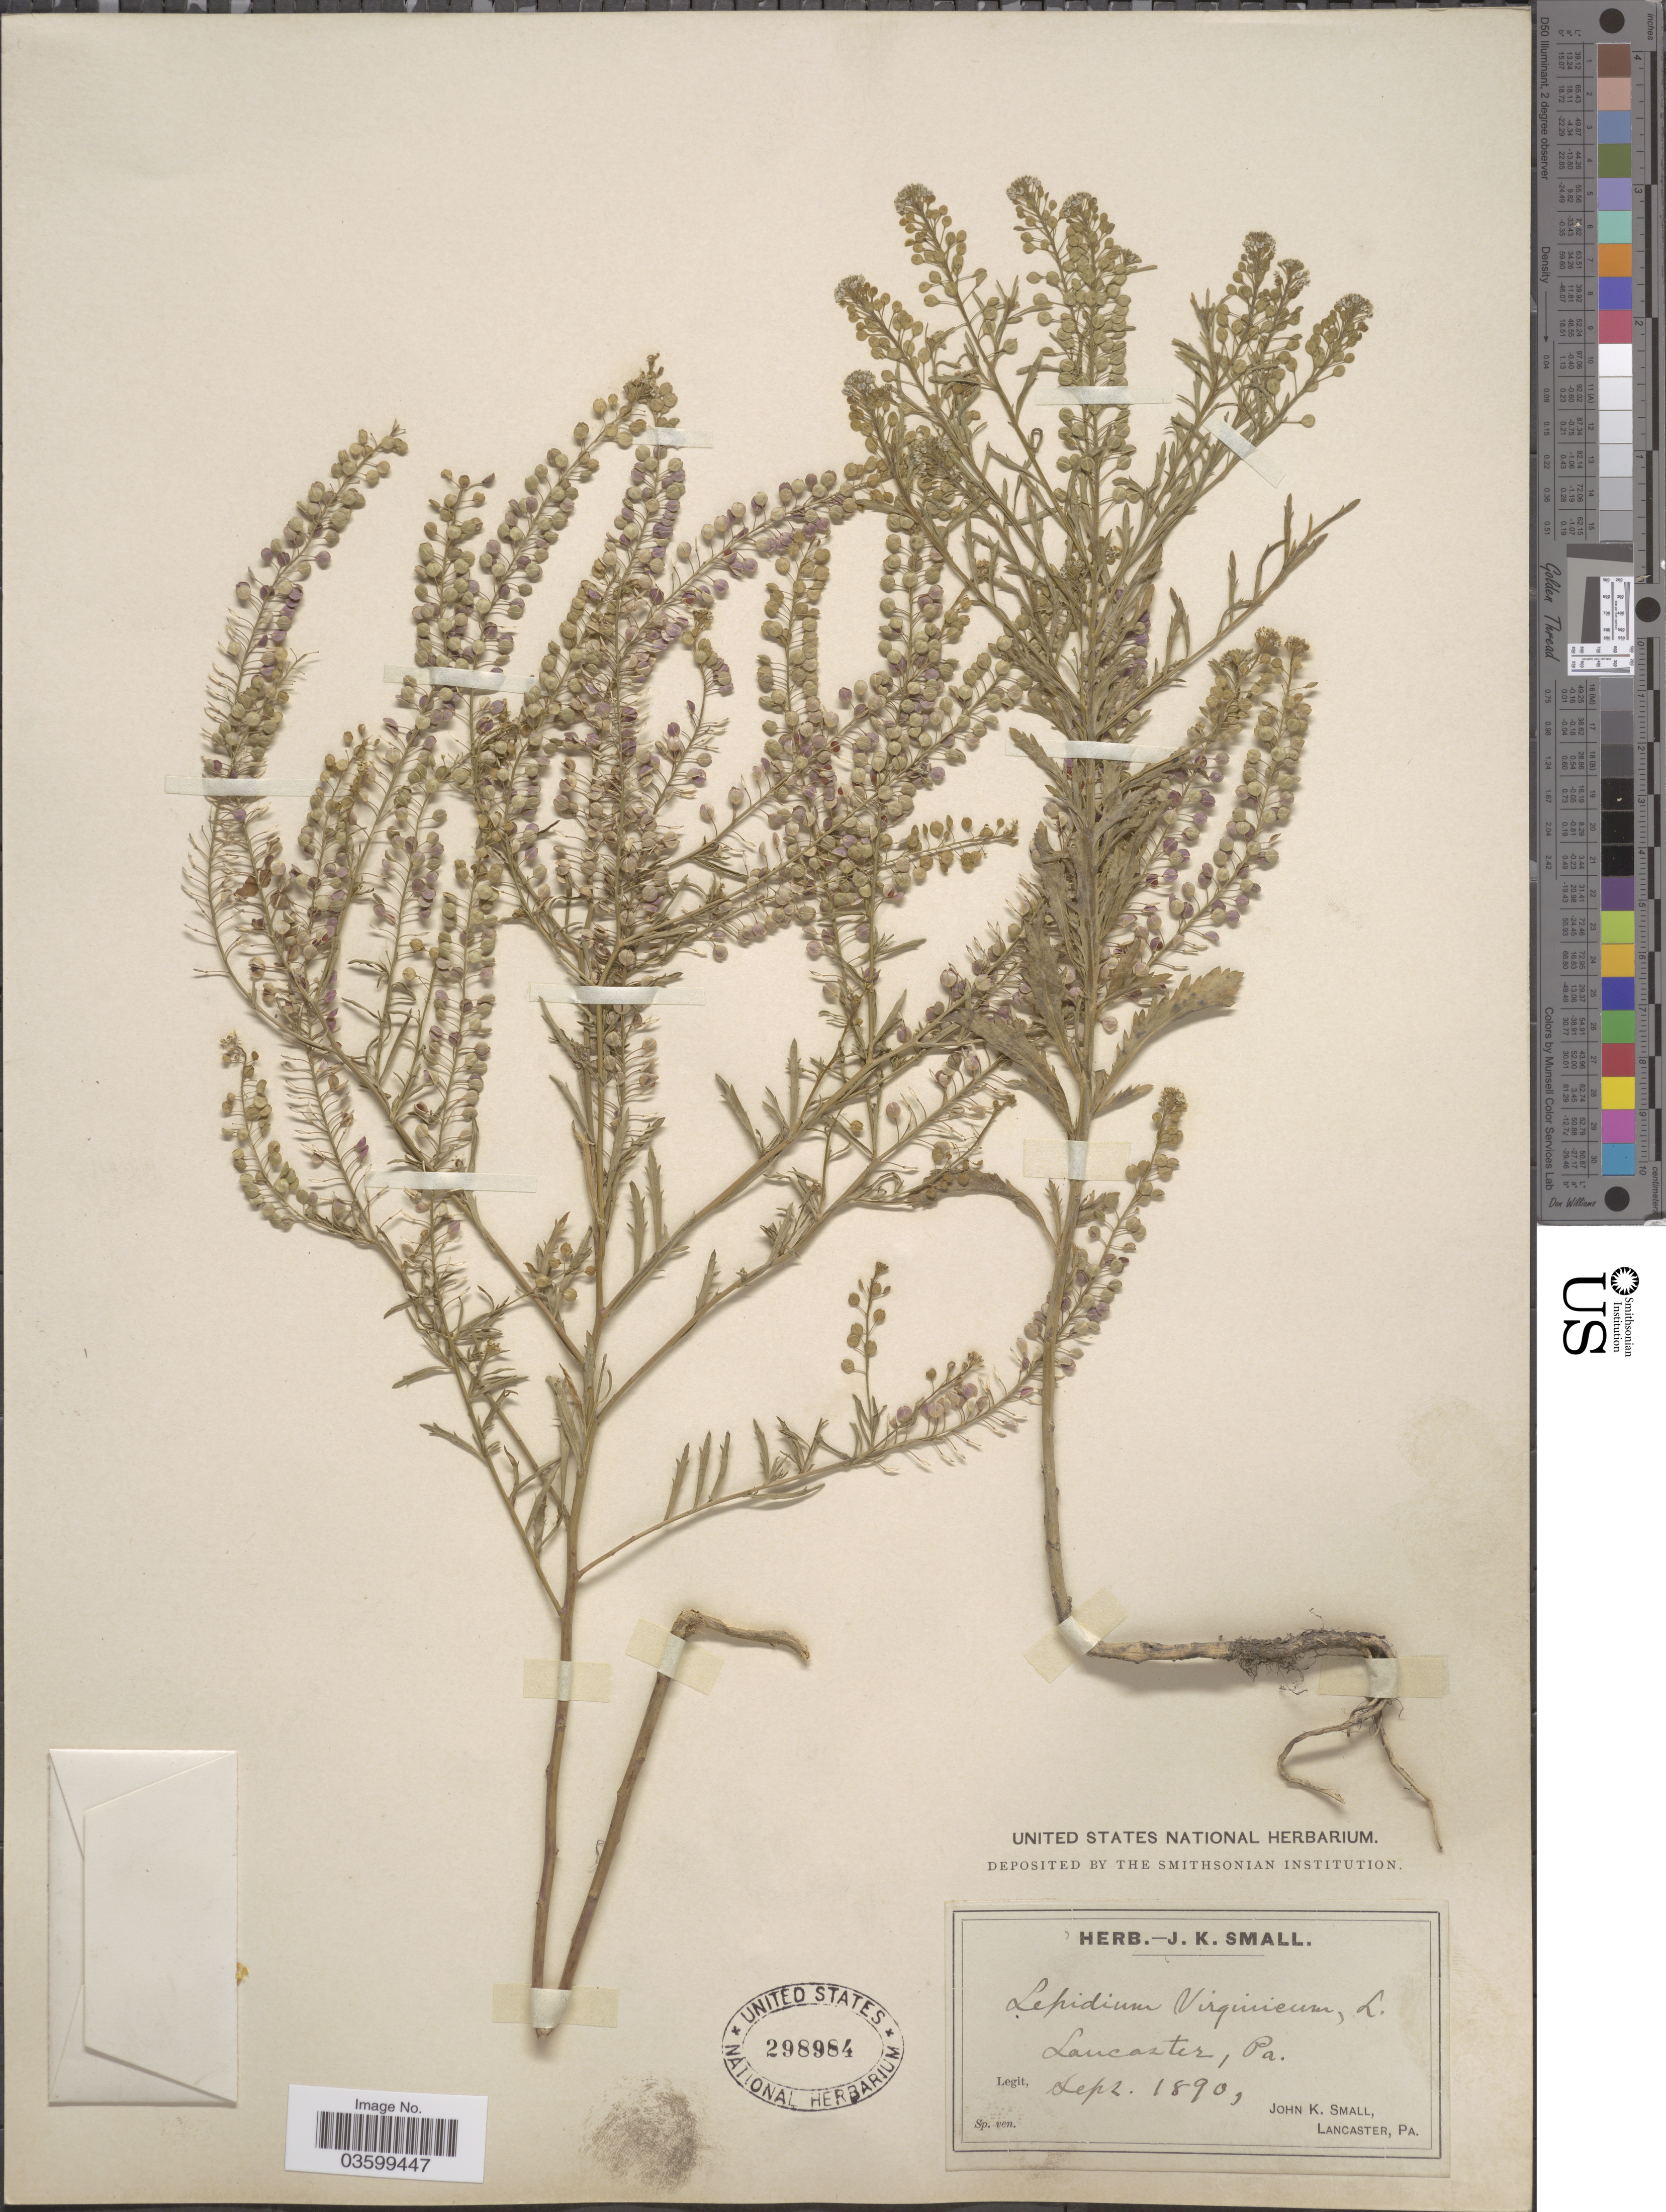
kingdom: Plantae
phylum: Tracheophyta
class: Magnoliopsida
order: Brassicales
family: Brassicaceae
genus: Lepidium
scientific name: Lepidium virginicum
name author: L.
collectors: J. K. Small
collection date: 1890-09-02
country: United States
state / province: Pennsylvania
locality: Lancaster.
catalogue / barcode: US 298984